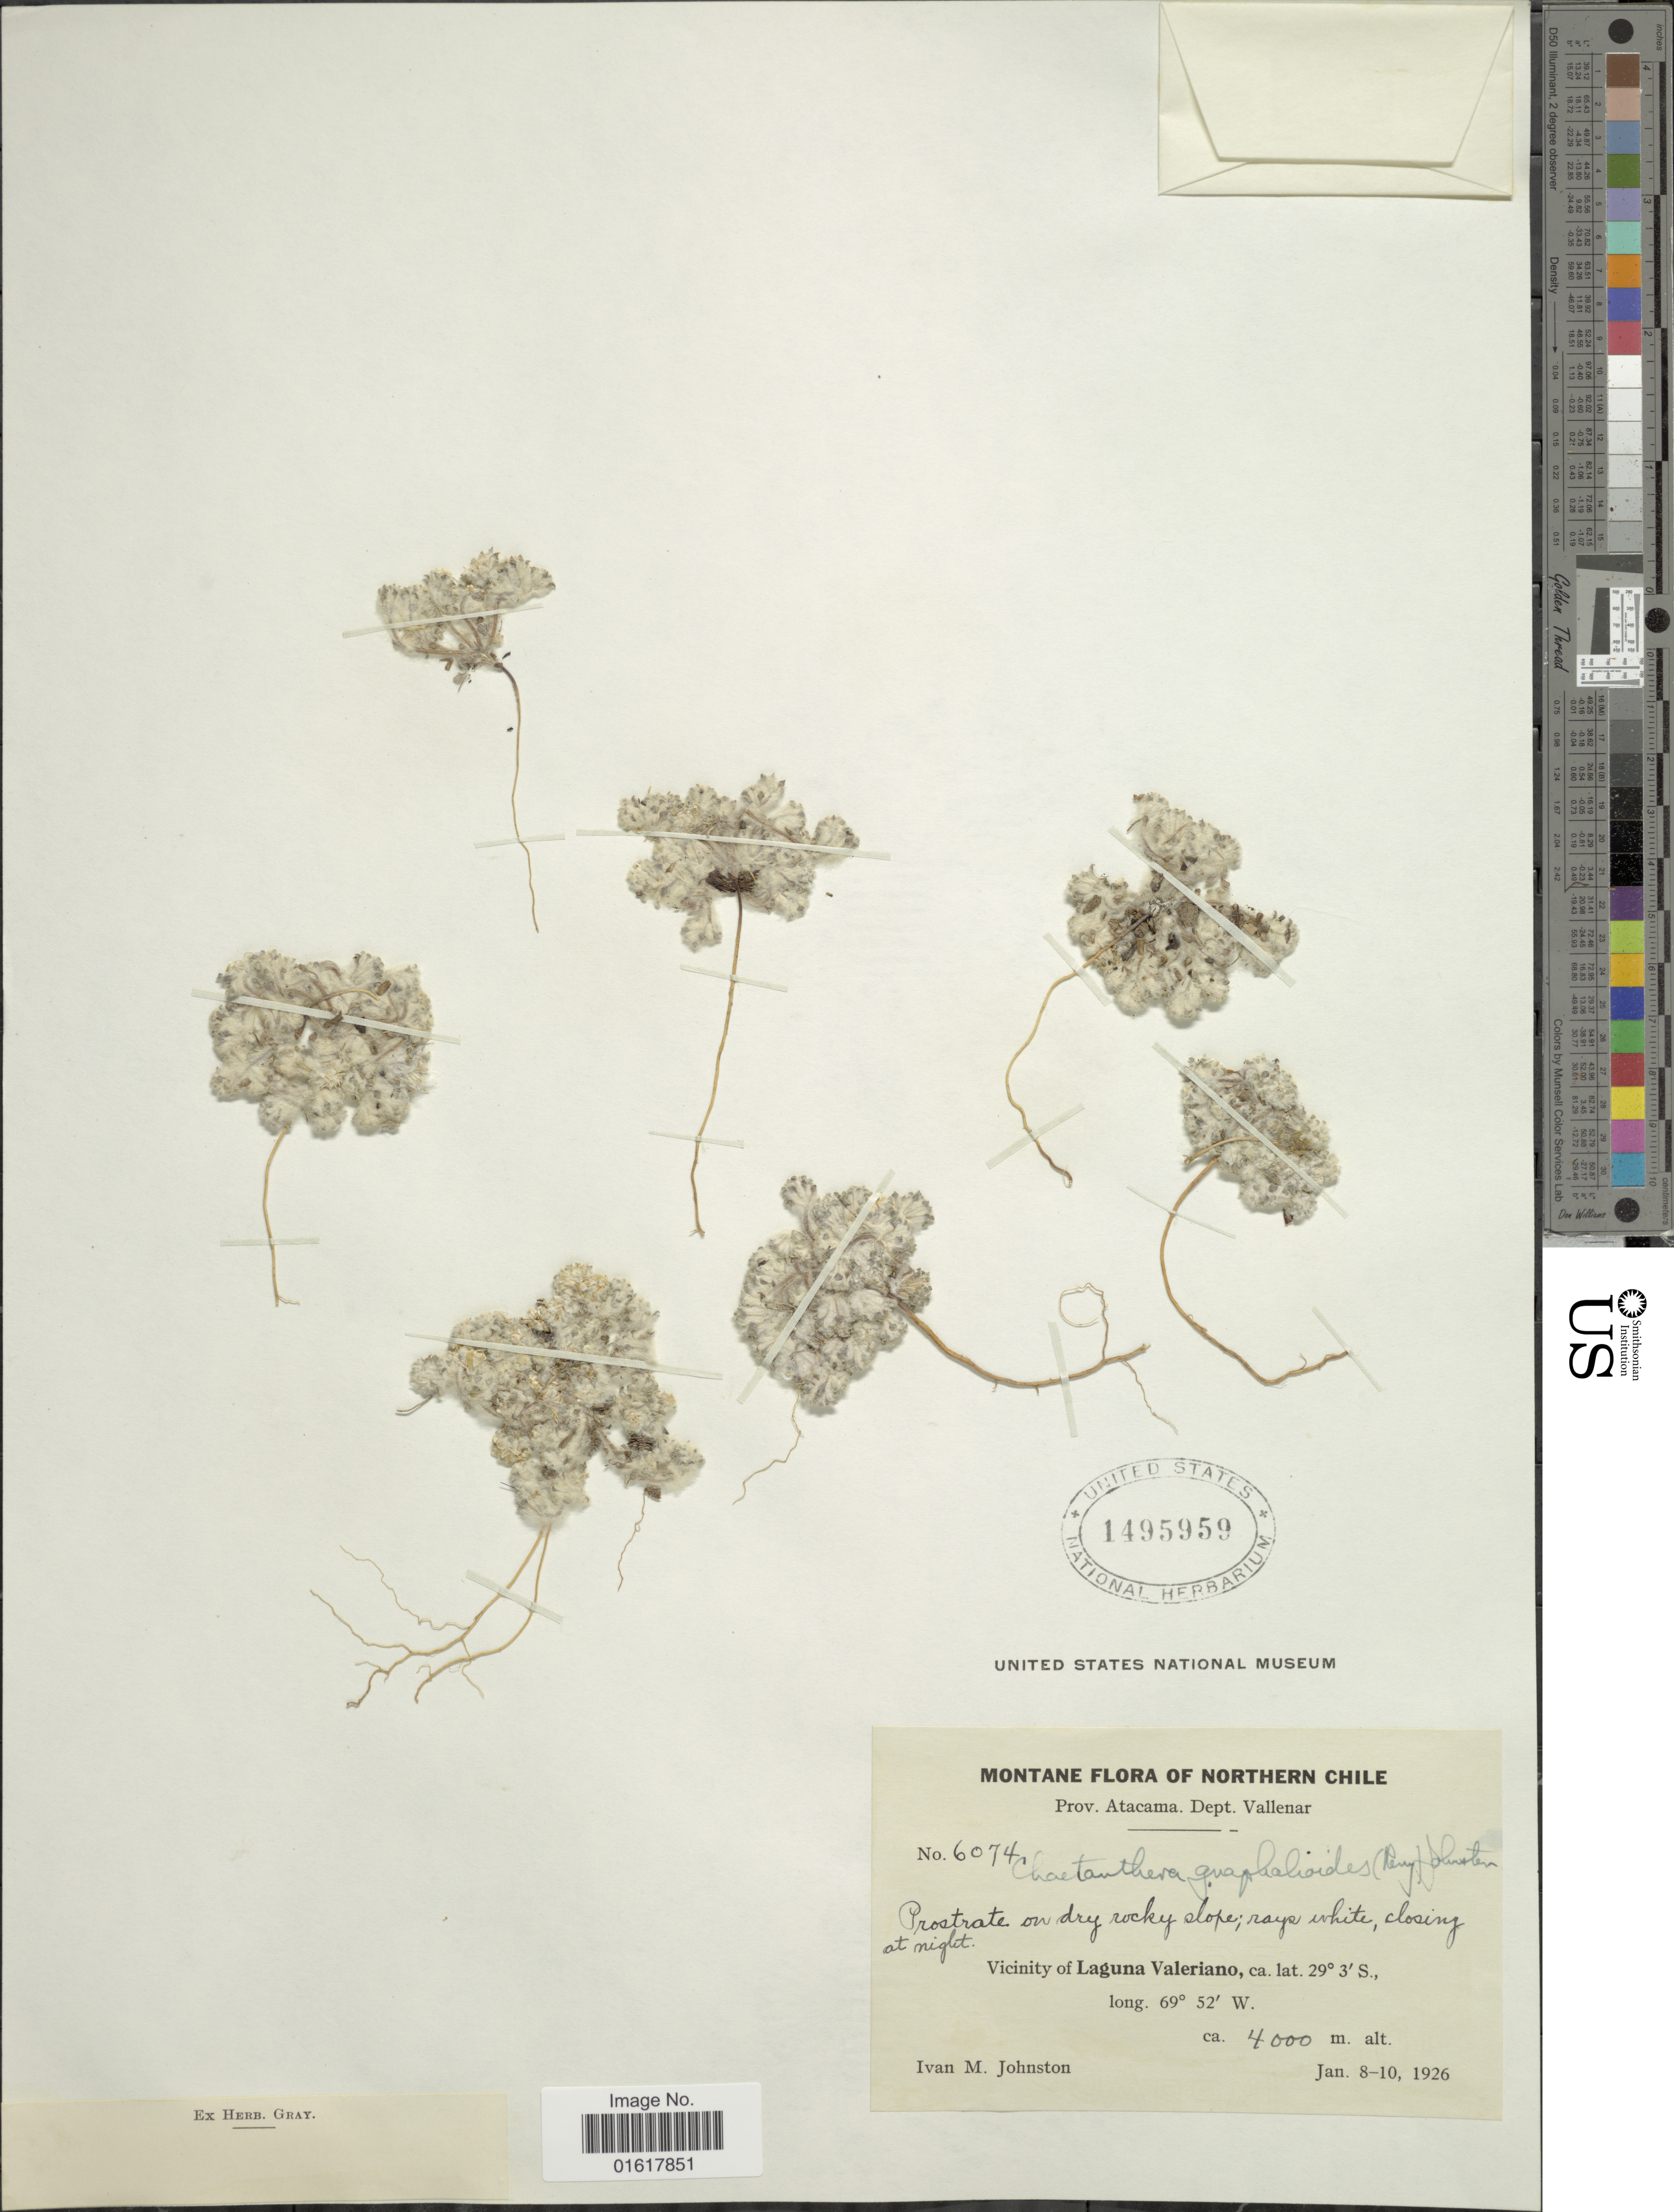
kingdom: Plantae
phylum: Tracheophyta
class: Magnoliopsida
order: Asterales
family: Asteraceae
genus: Chaetanthera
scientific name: Chaetanthera gnaphalioides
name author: (J. Rémy) I.M. Johnst.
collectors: I.M. Johnston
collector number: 6074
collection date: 1926-01-08/1926-01-10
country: Chile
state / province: Atacama (III)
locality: Northern Chile. Dept. Vallenar. Vicinity of Laguna Valeriano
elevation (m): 4000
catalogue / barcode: US 1495959